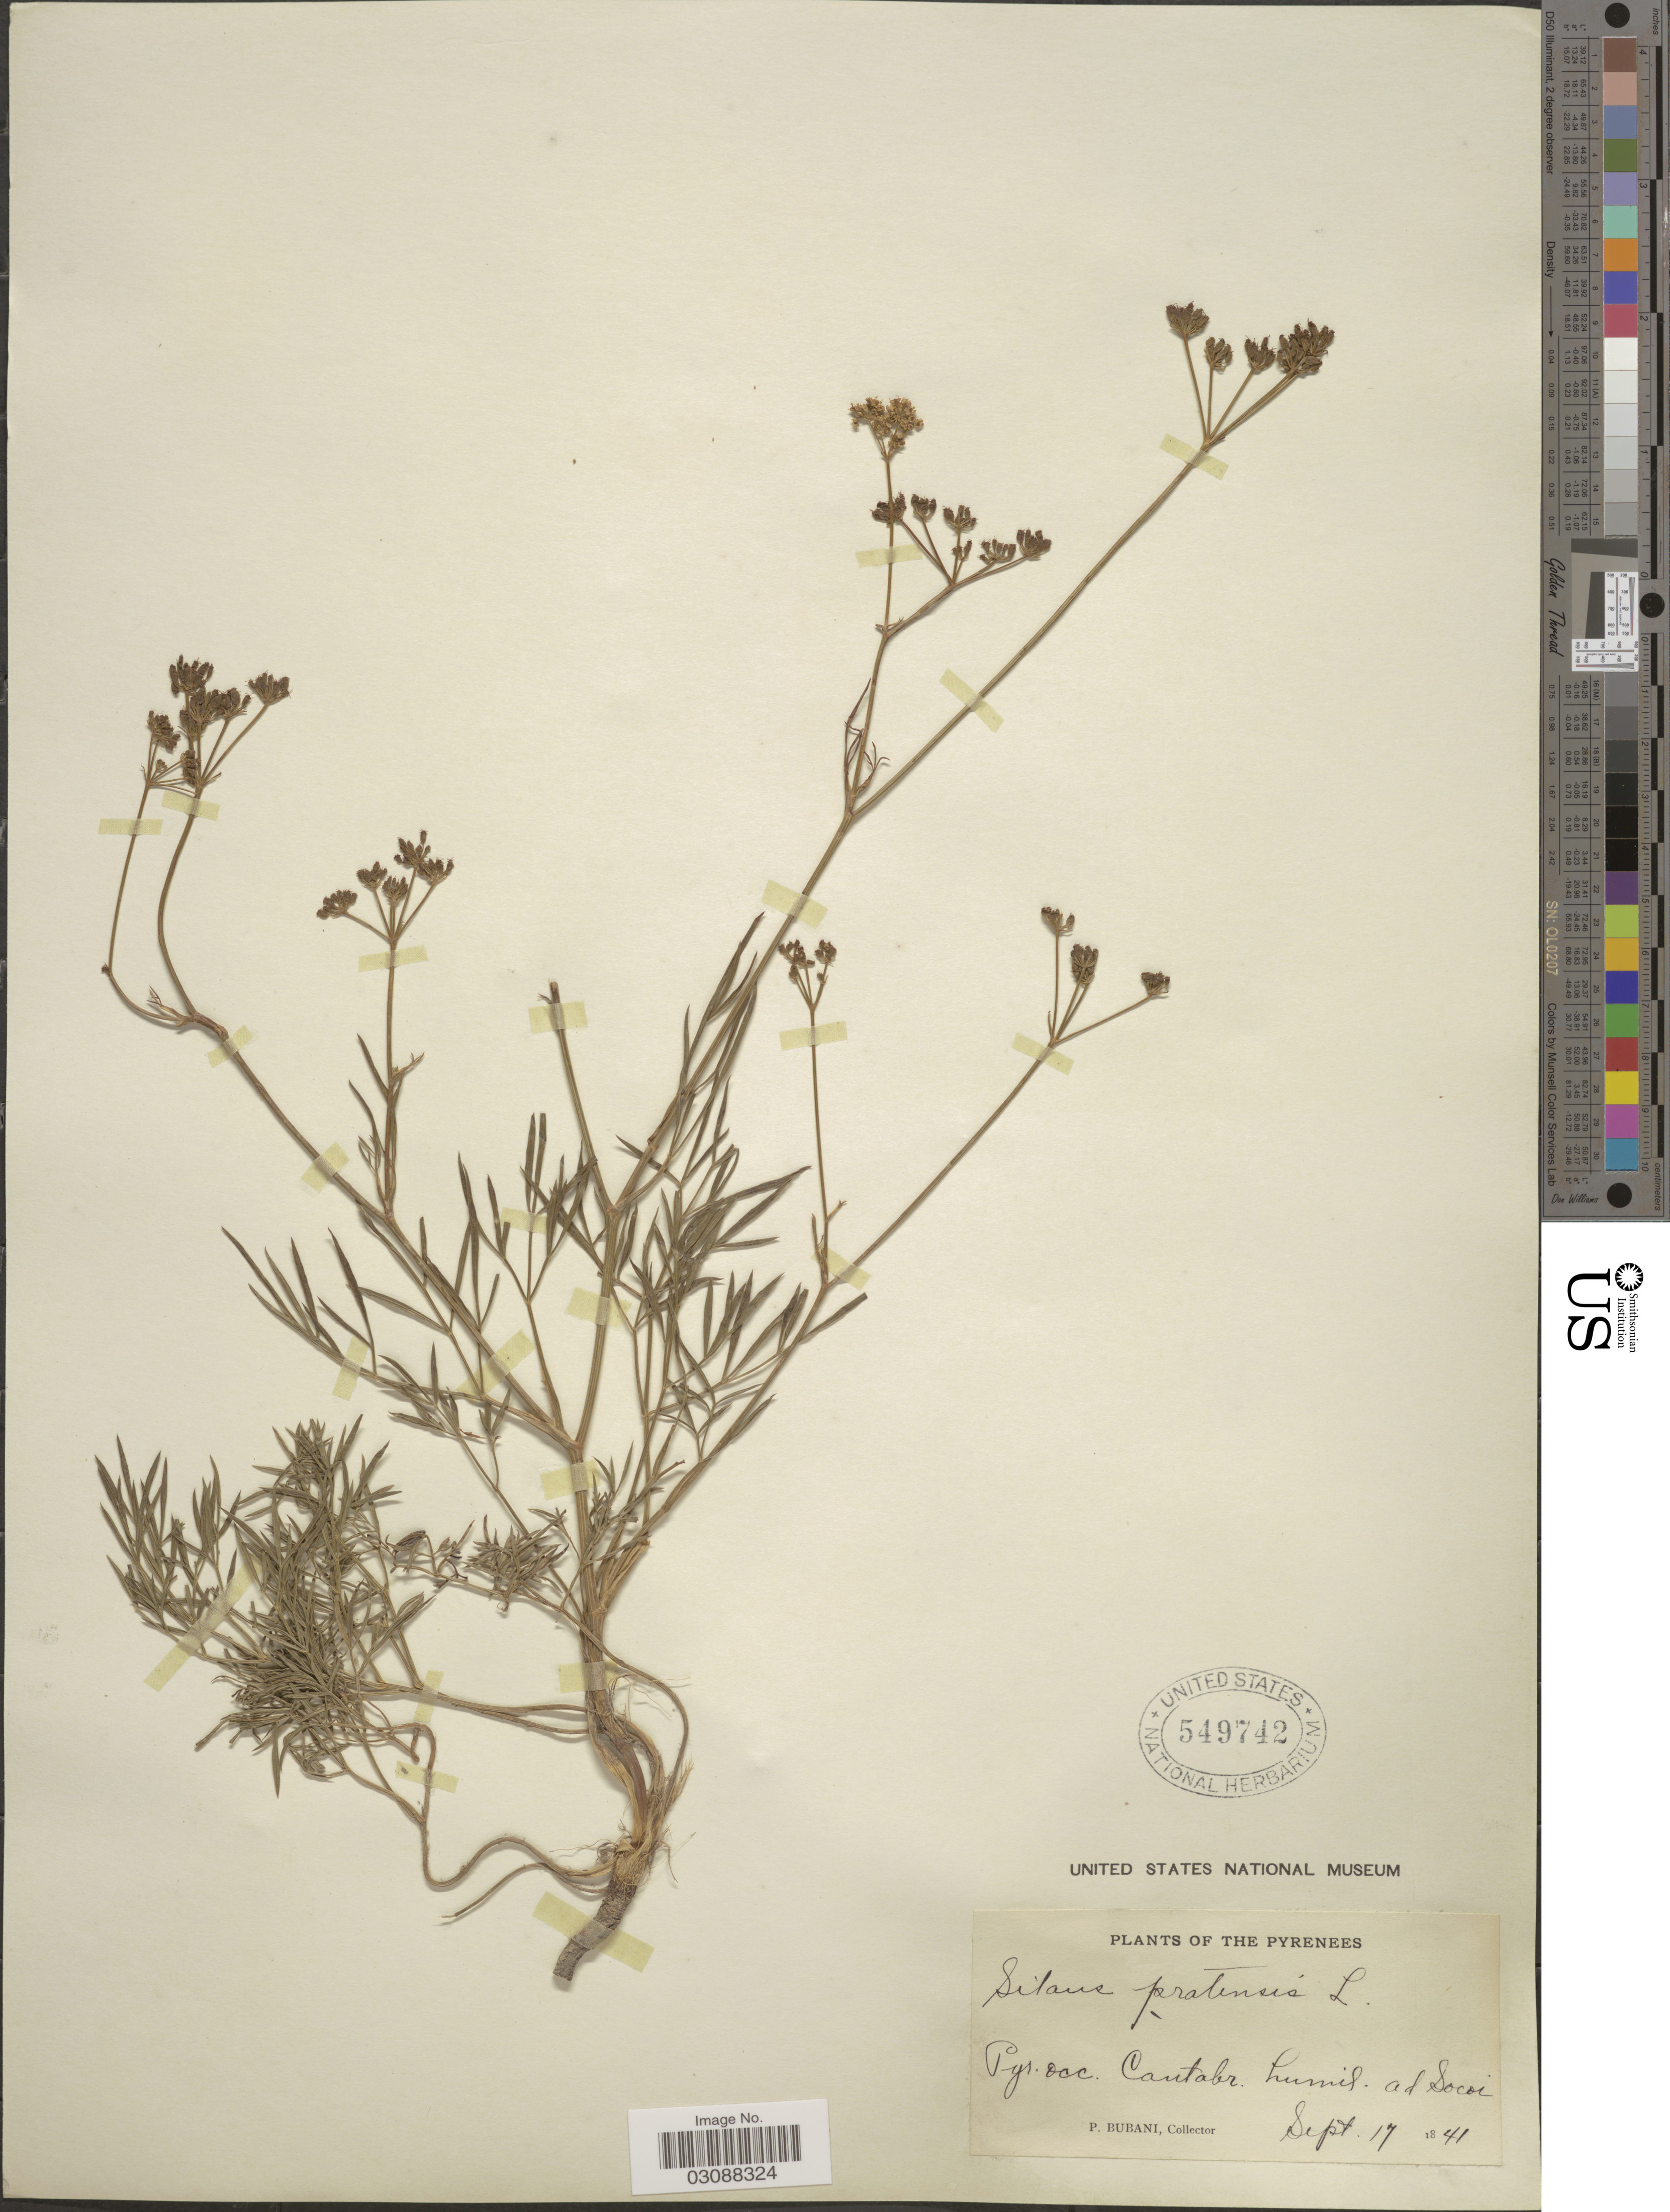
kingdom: Plantae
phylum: Tracheophyta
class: Magnoliopsida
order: Apiales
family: Apiaceae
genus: Silaus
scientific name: Silaus pratensis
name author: (Crantz) Besser ex Schult.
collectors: P. Bubani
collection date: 1841-09-17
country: Spain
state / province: Cantabria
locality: The Pyrenees. Pyr. occ. Cantabr. humid. ad Socoi.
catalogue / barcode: US 549742